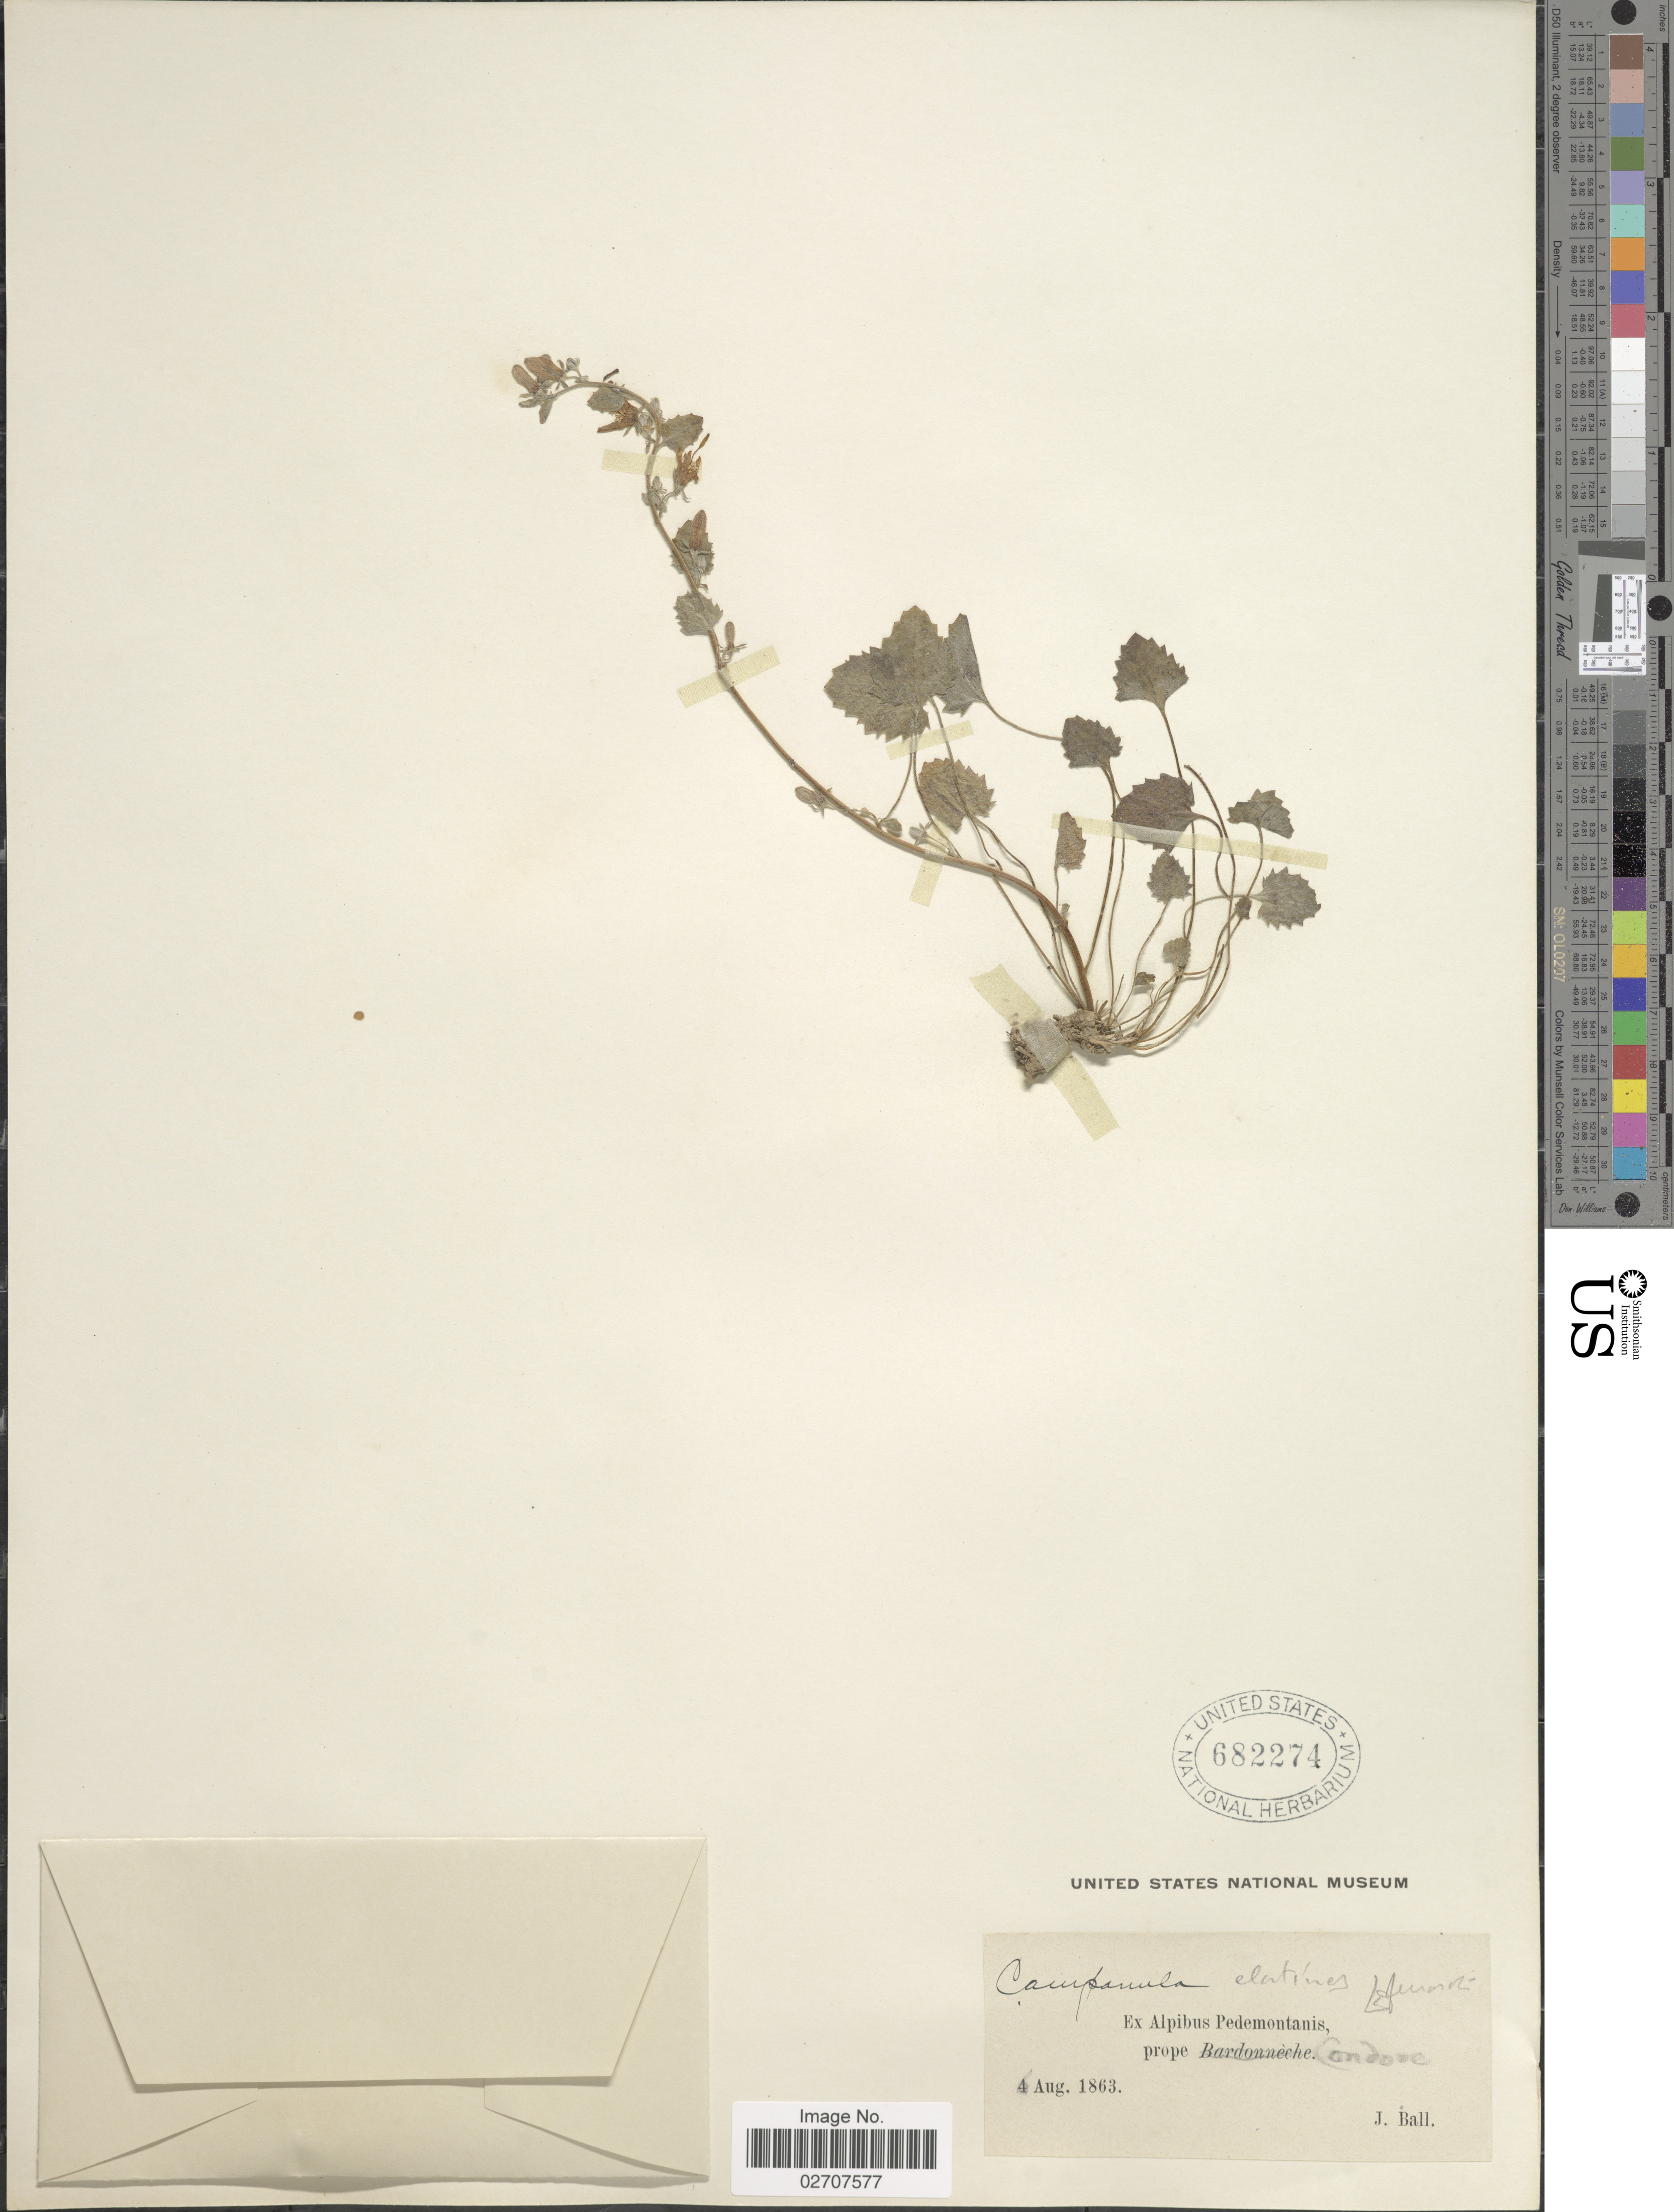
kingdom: Plantae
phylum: Tracheophyta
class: Magnoliopsida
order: Asterales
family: Campanulaceae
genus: Campanula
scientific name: Campanula elatines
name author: L.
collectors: J. Ball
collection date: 1863-08-06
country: Italy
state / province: Piedmont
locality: Ex Alpibus Pedemontanis, prope Condove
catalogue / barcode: US 682274